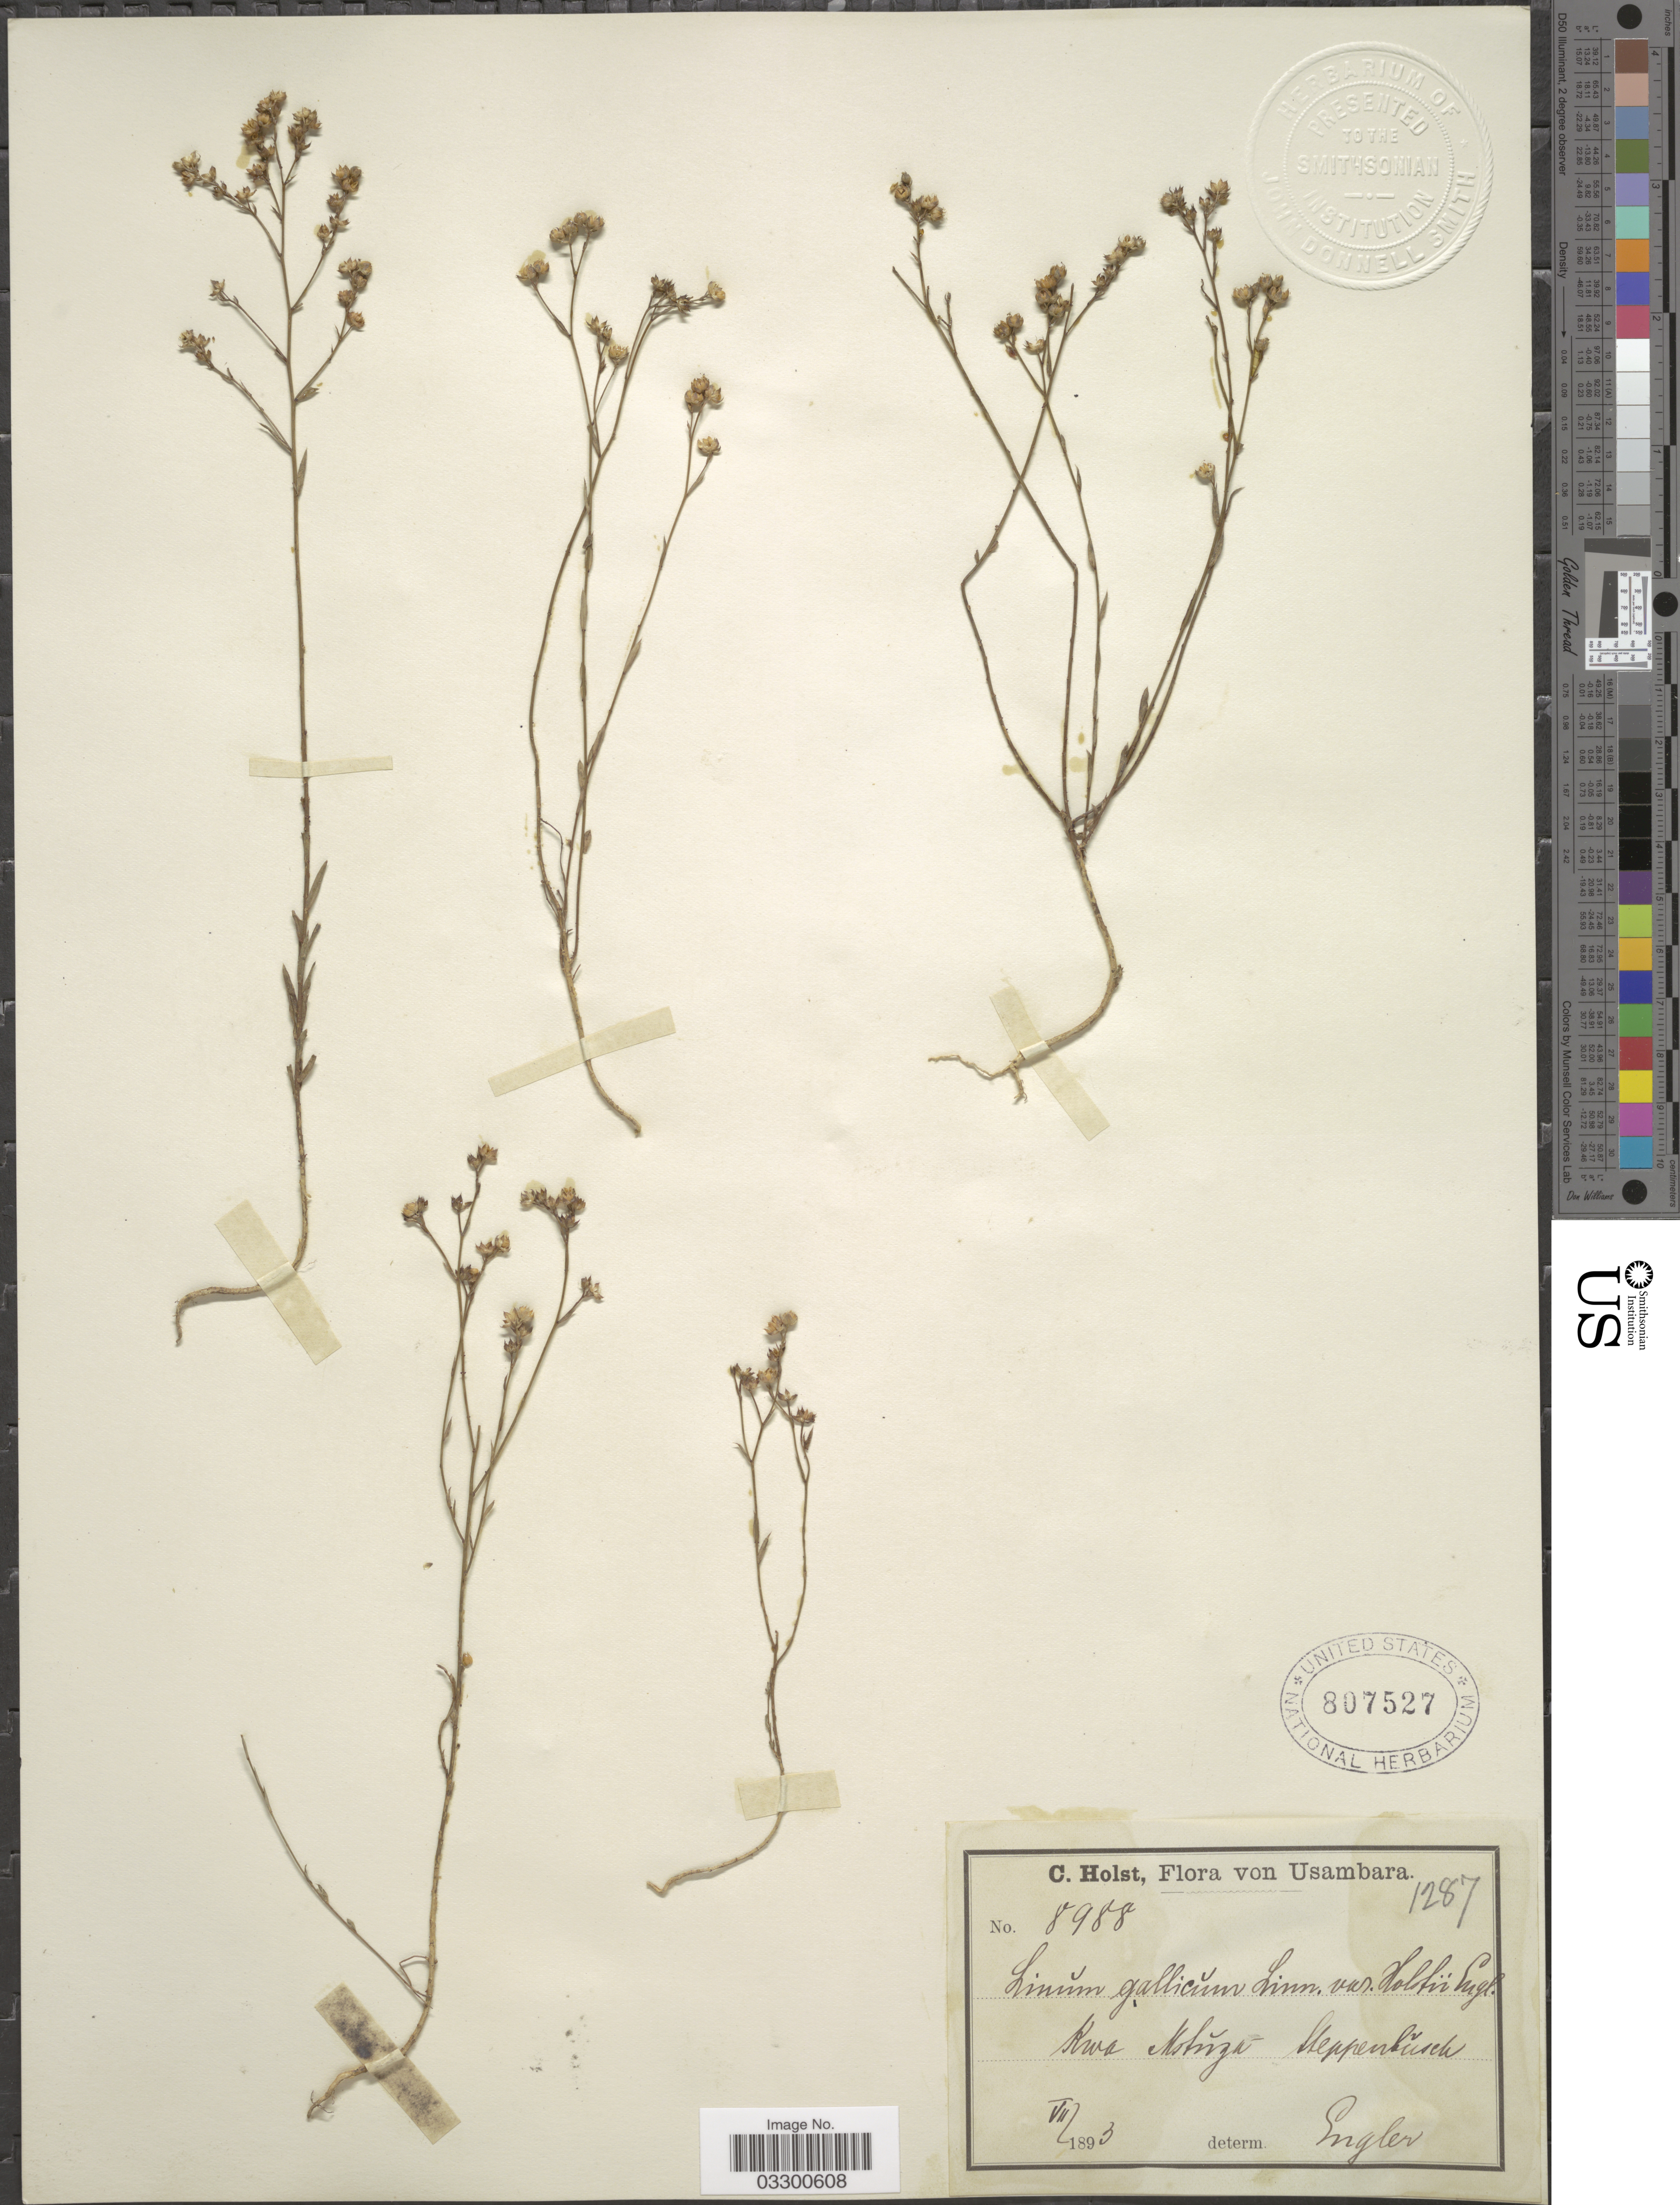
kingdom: Plantae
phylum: Tracheophyta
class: Magnoliopsida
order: Malpighiales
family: Linaceae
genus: Linum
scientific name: Linum gallicum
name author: L.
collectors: C. H. Holst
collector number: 8988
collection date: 1893-07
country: Tanzania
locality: Usambara. Kwa Mstúza.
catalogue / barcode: US 807527